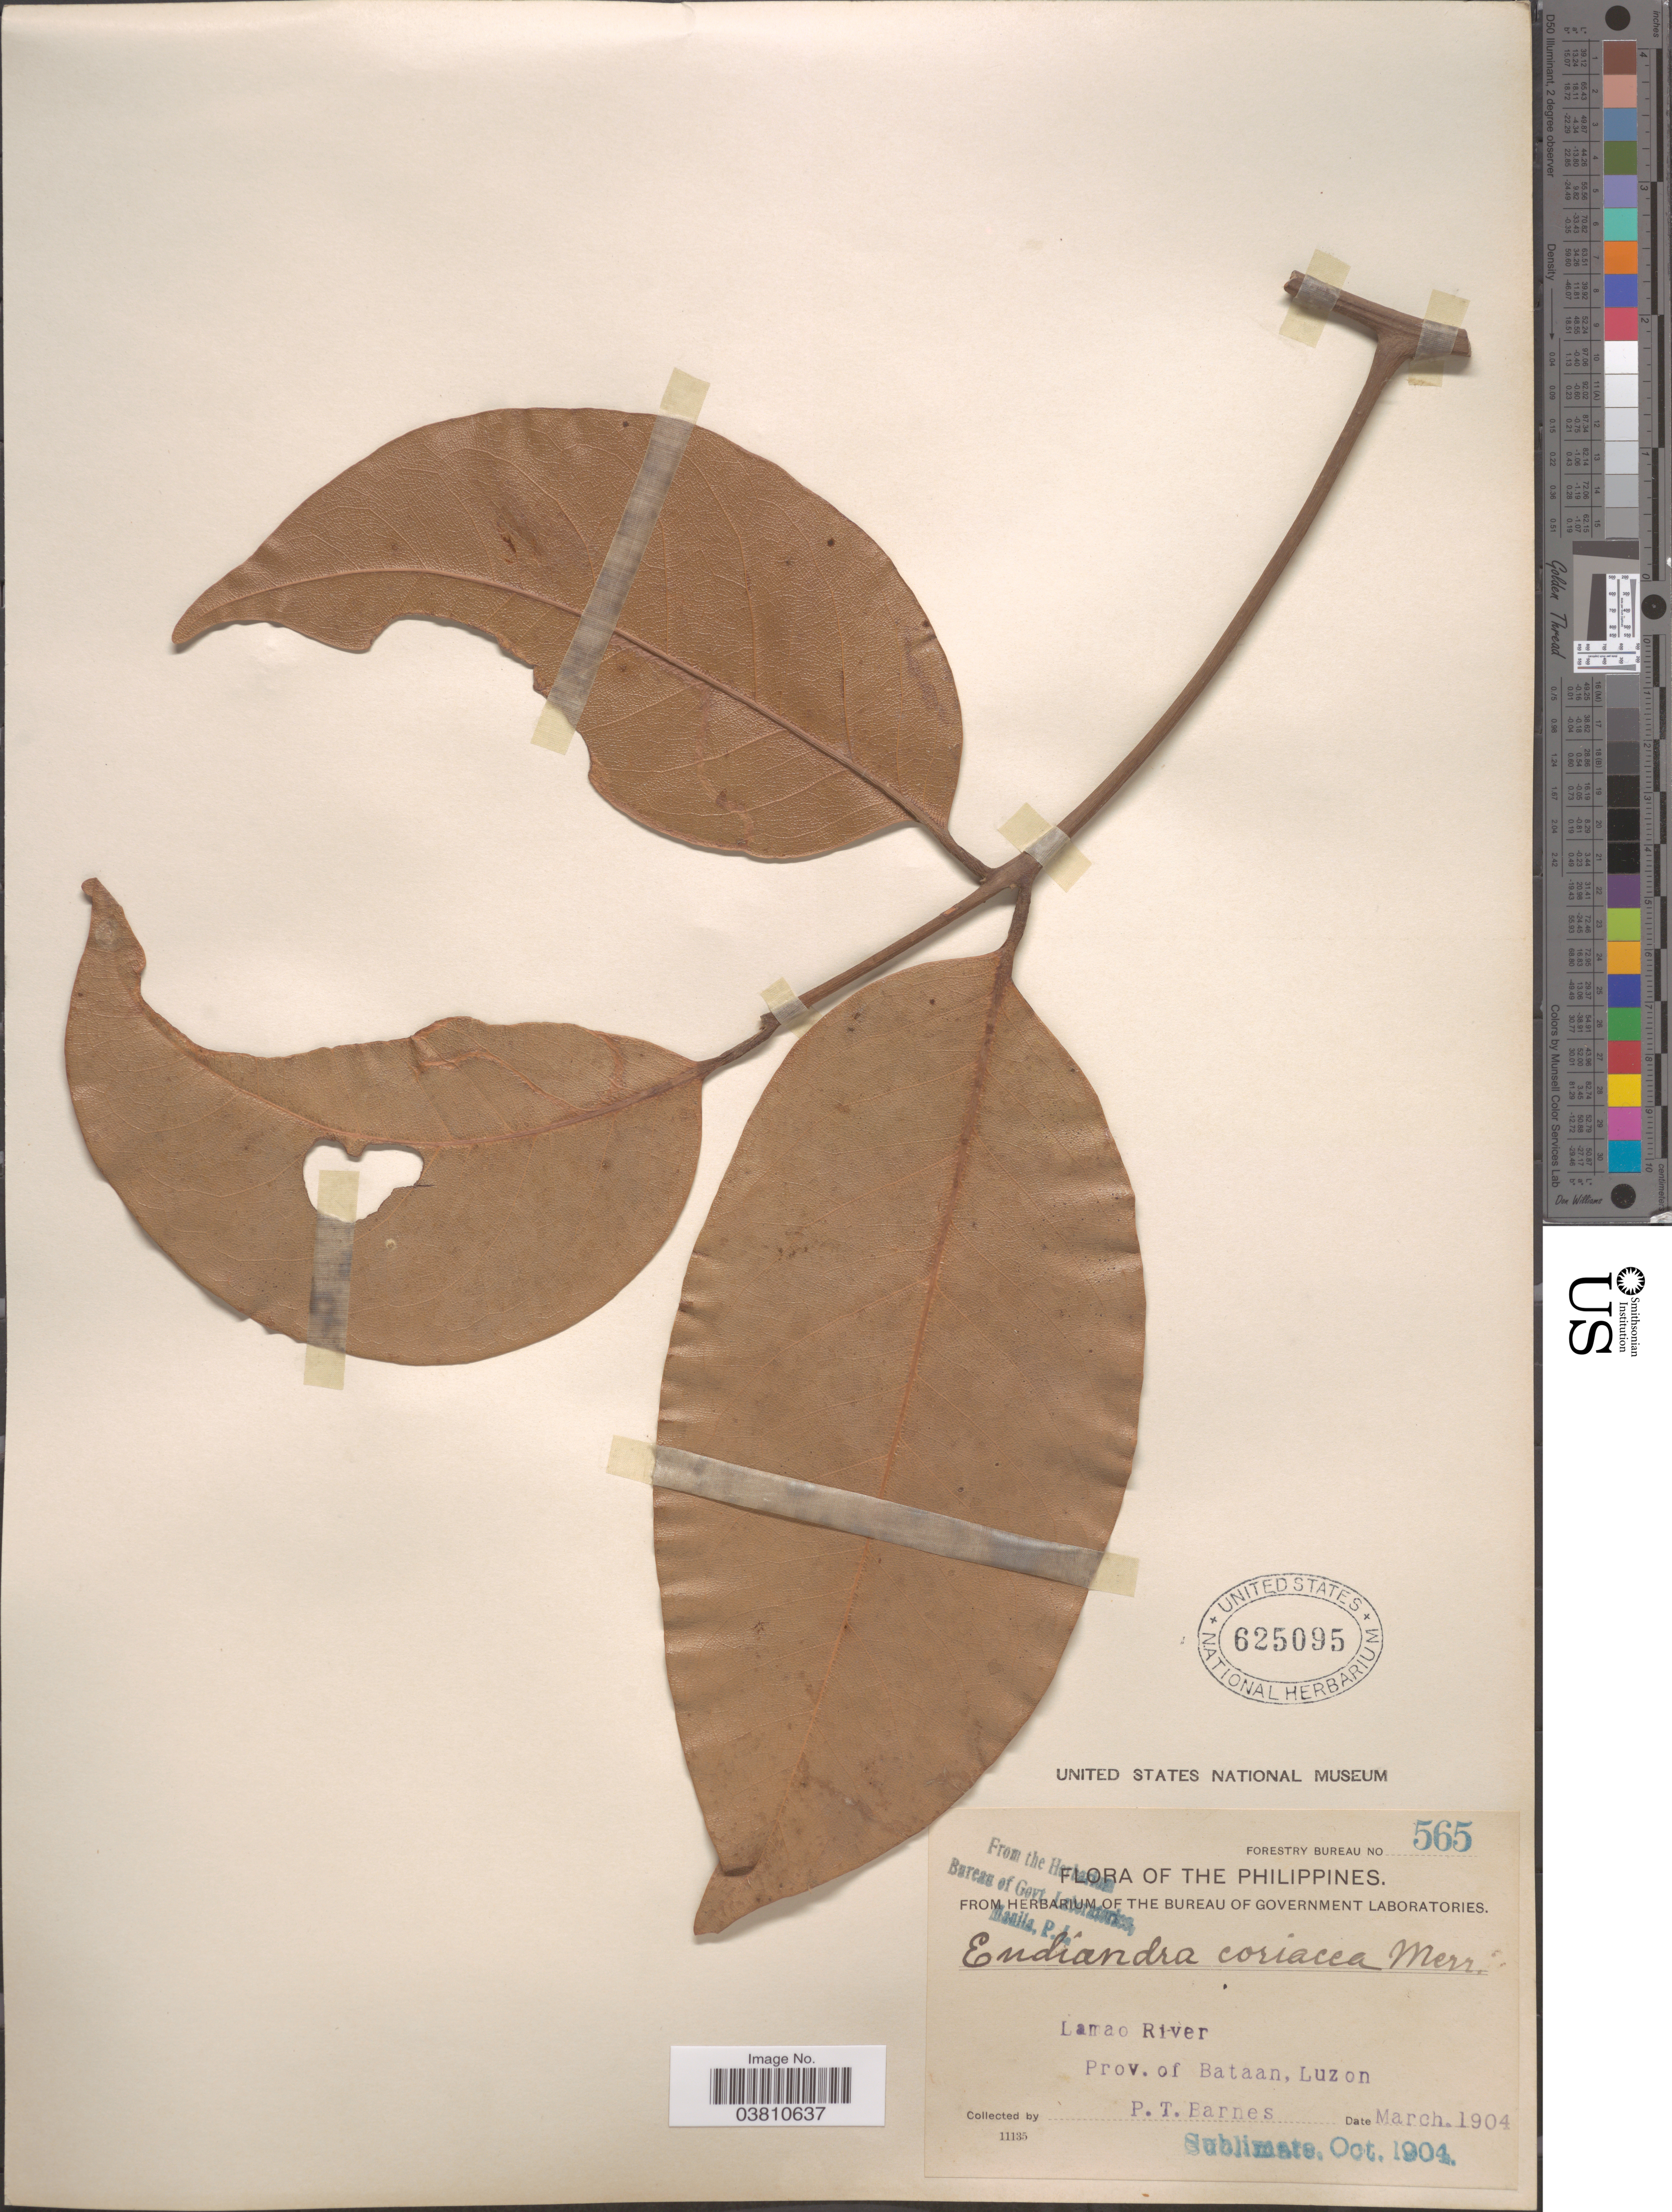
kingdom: Plantae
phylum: Tracheophyta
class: Magnoliopsida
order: Laurales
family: Lauraceae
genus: Endiandra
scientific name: Endiandra coriacea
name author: Merr.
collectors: P. T. Earnes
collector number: Forestry Bureau 565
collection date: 1904-03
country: Philippines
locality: Lamao River. Prov. of Bataan, Luzon.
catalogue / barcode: US 625095